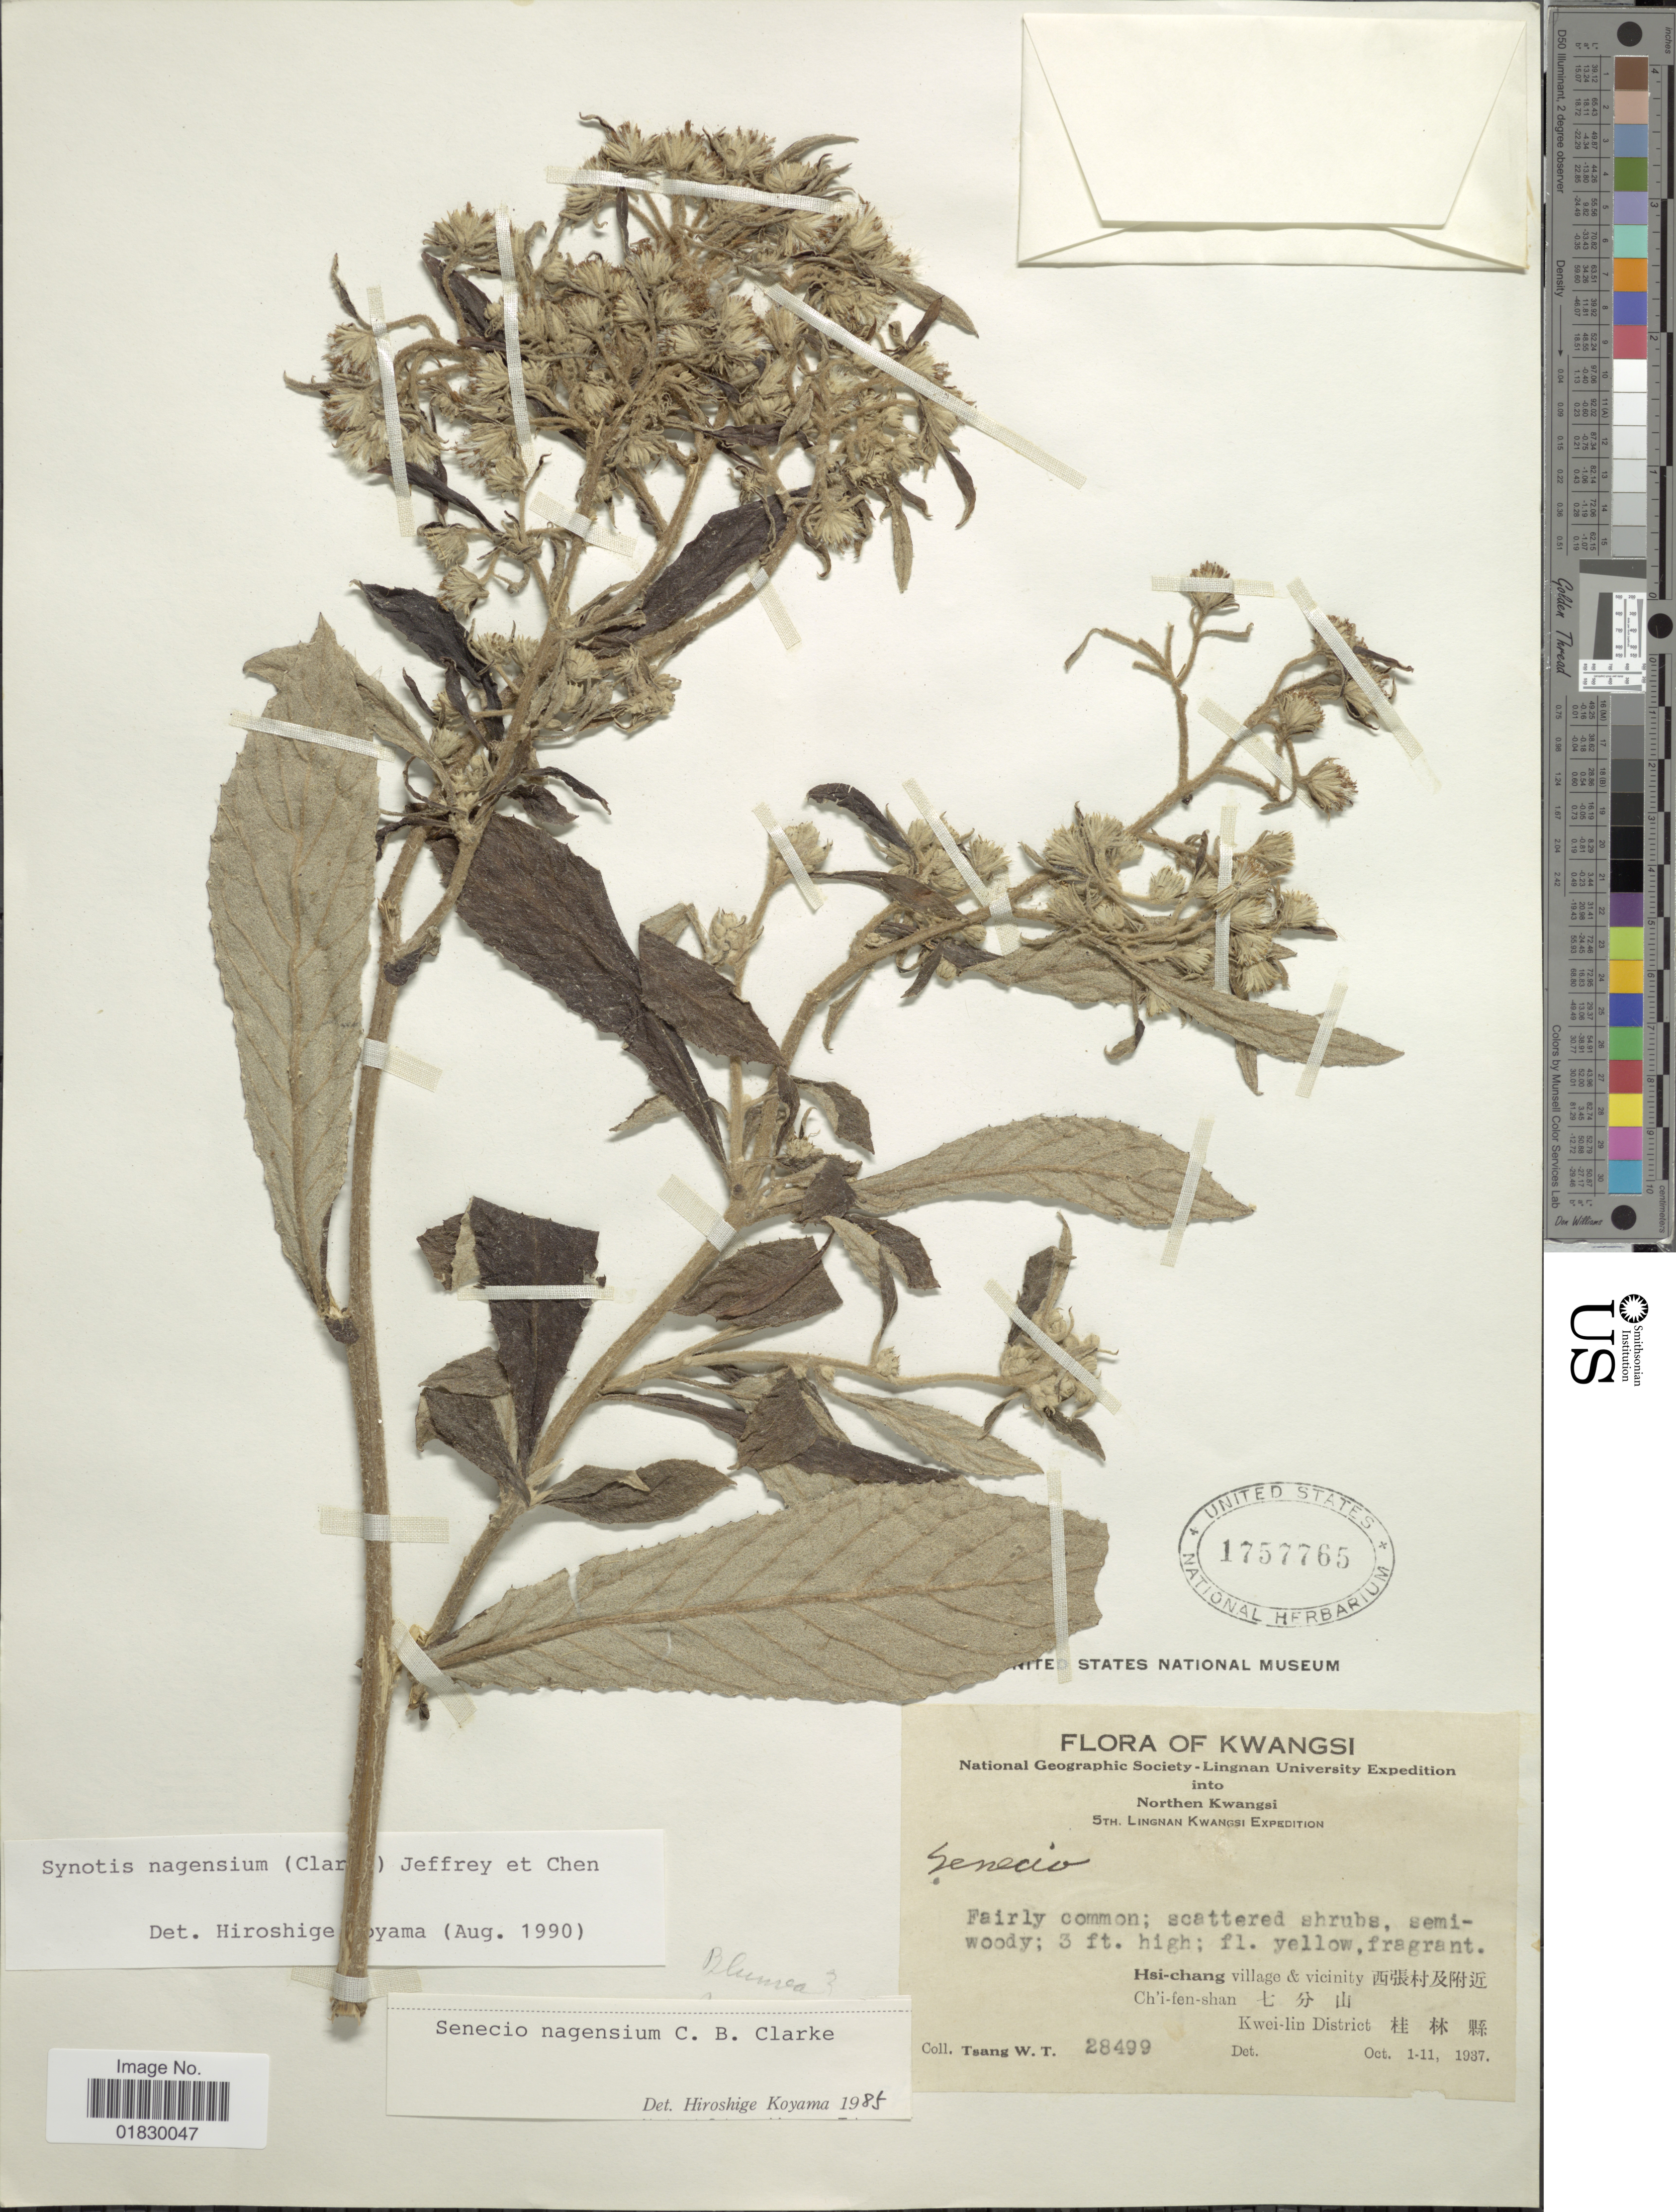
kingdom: Plantae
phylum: Tracheophyta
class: Magnoliopsida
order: Asterales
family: Asteraceae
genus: Synotis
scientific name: Synotis nagensium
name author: (C.B. Clarke) C. Jeffrey & Y.L. Chen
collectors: W. T. Tsang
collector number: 28499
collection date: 1937-10-01/1937-10-11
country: China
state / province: Guangxi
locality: Kwangsi, Hsi-chang village & vicinity, Ch' i-fen-shan, Kwei-lin District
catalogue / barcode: US 1757765